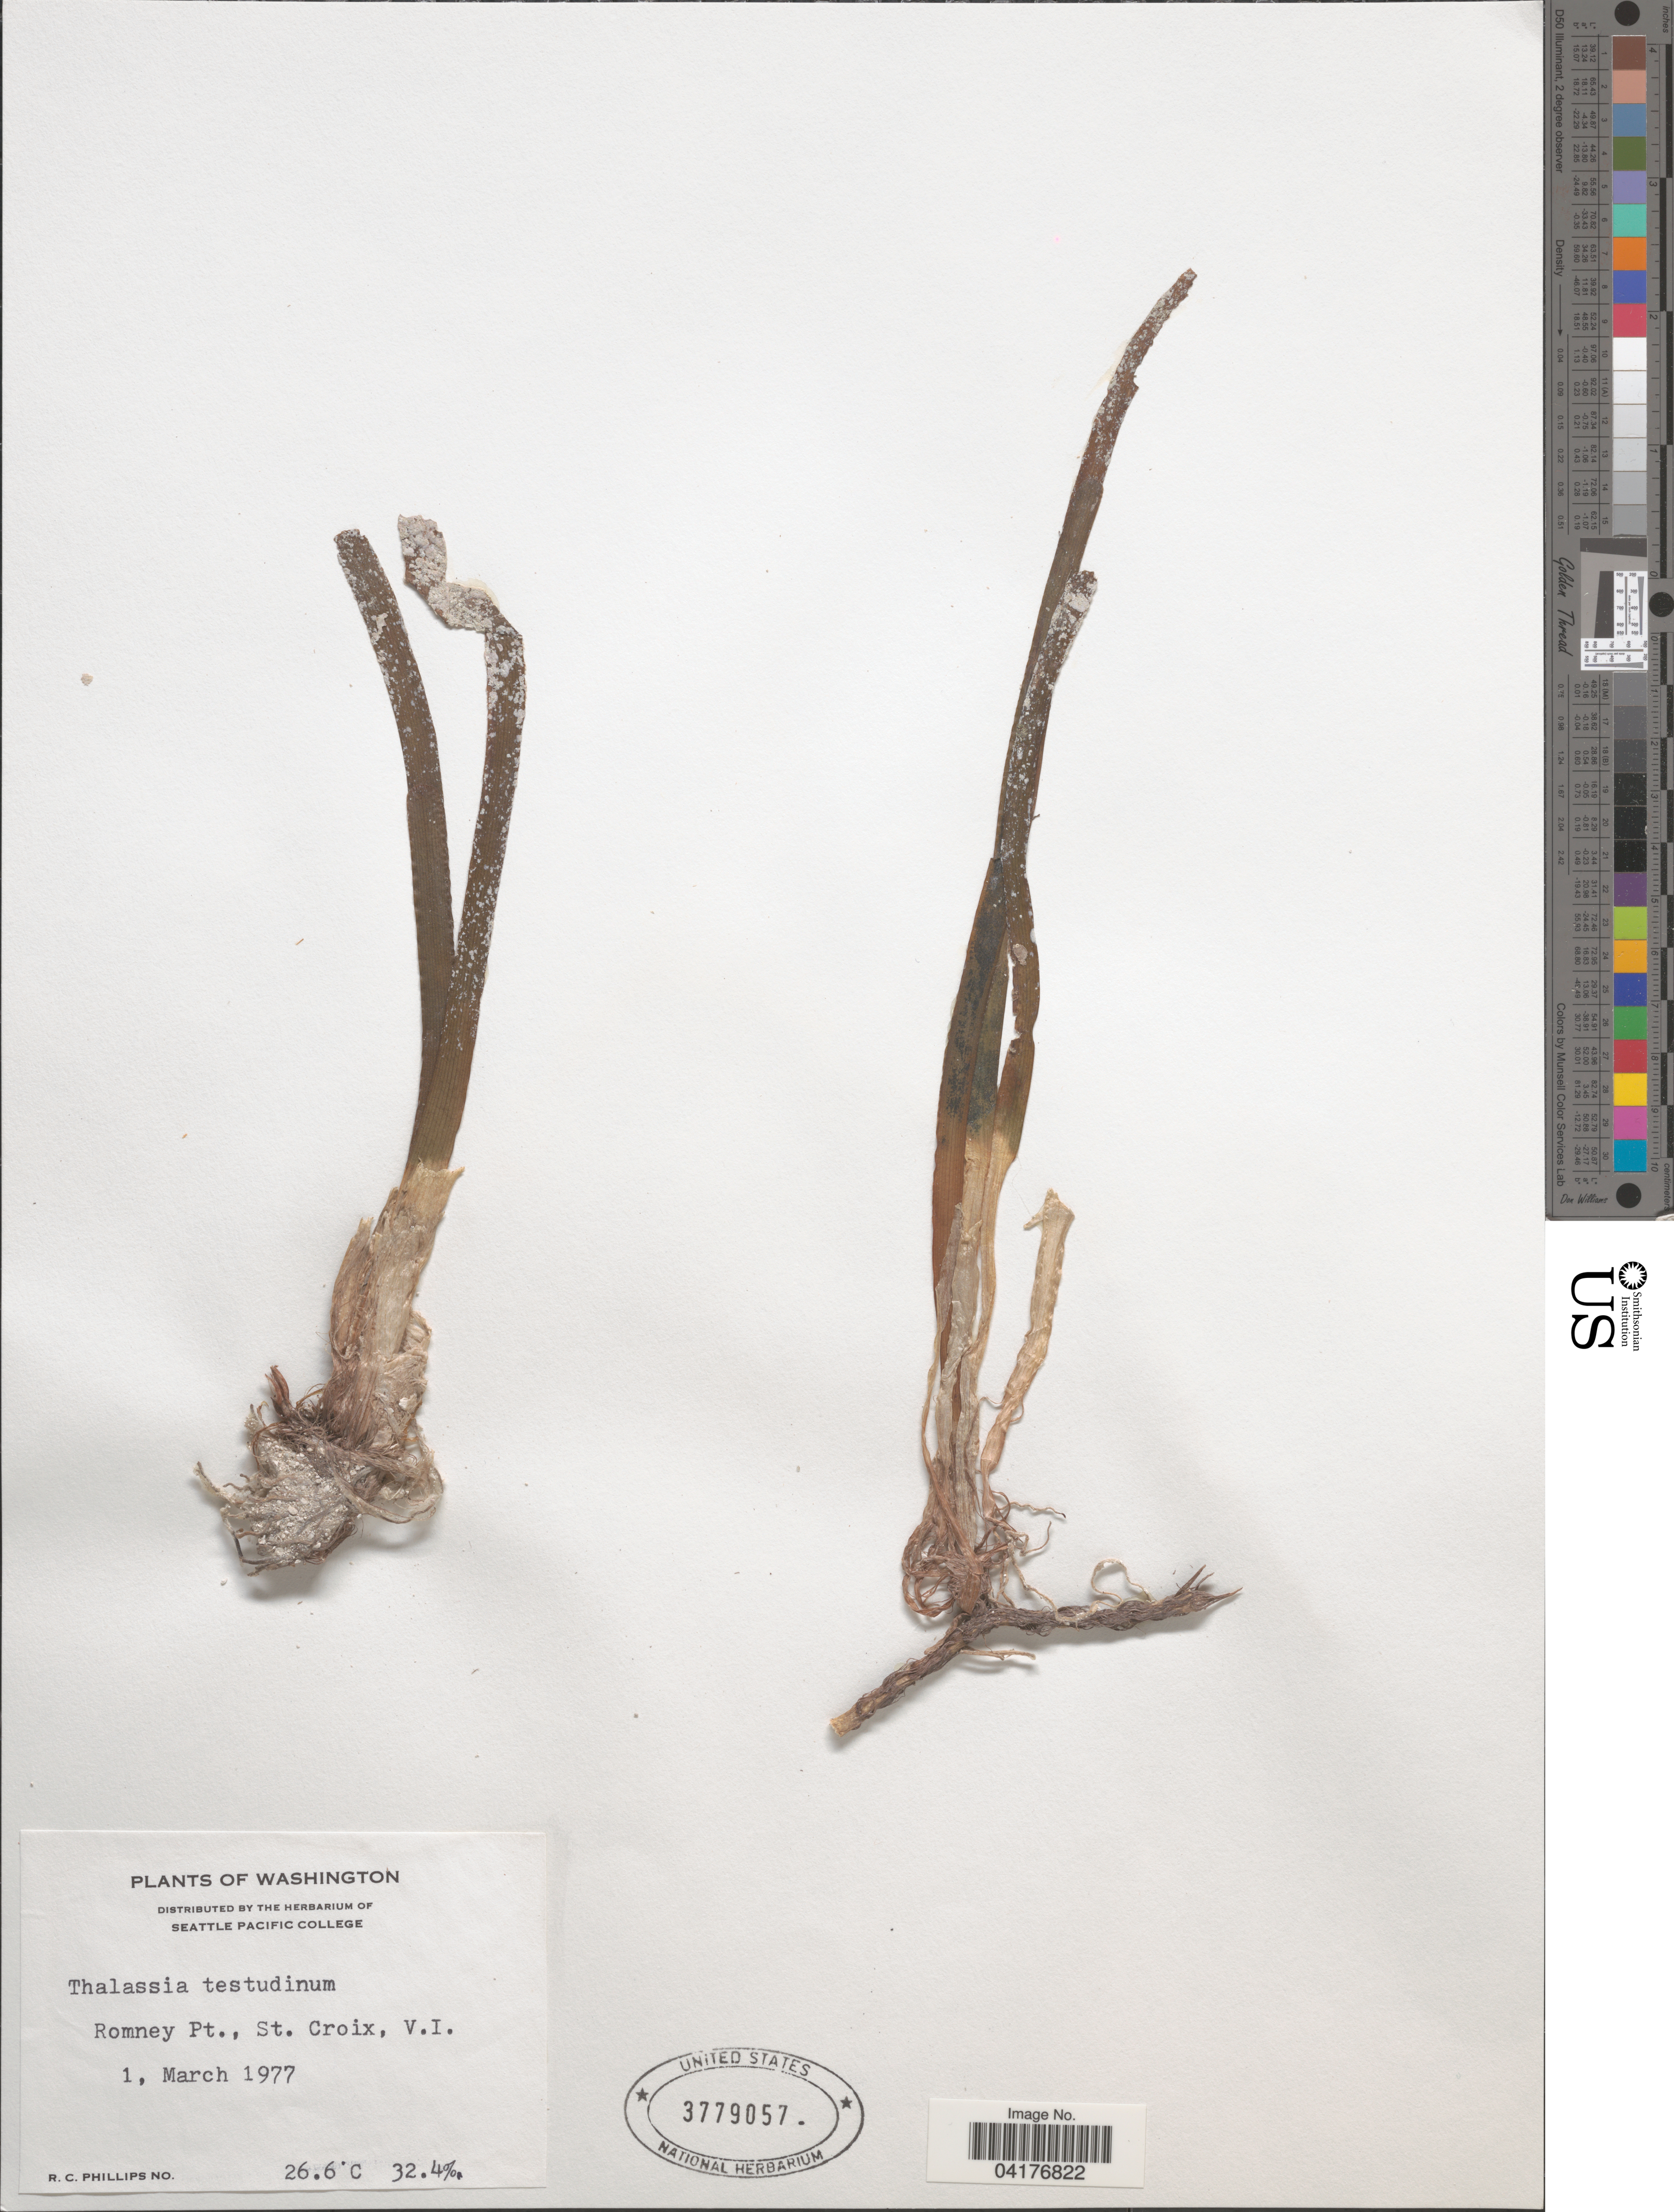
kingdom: Plantae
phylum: Tracheophyta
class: Liliopsida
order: Alismatales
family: Hydrocharitaceae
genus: Thalassia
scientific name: Thalassia testudinum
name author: Banks & Sol. ex K.D. Koenig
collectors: R. C. Phillips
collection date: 1977-03-01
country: U.S. Virgin Islands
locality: Romney Pt., St. Croix, V.I.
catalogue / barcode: US 3779057